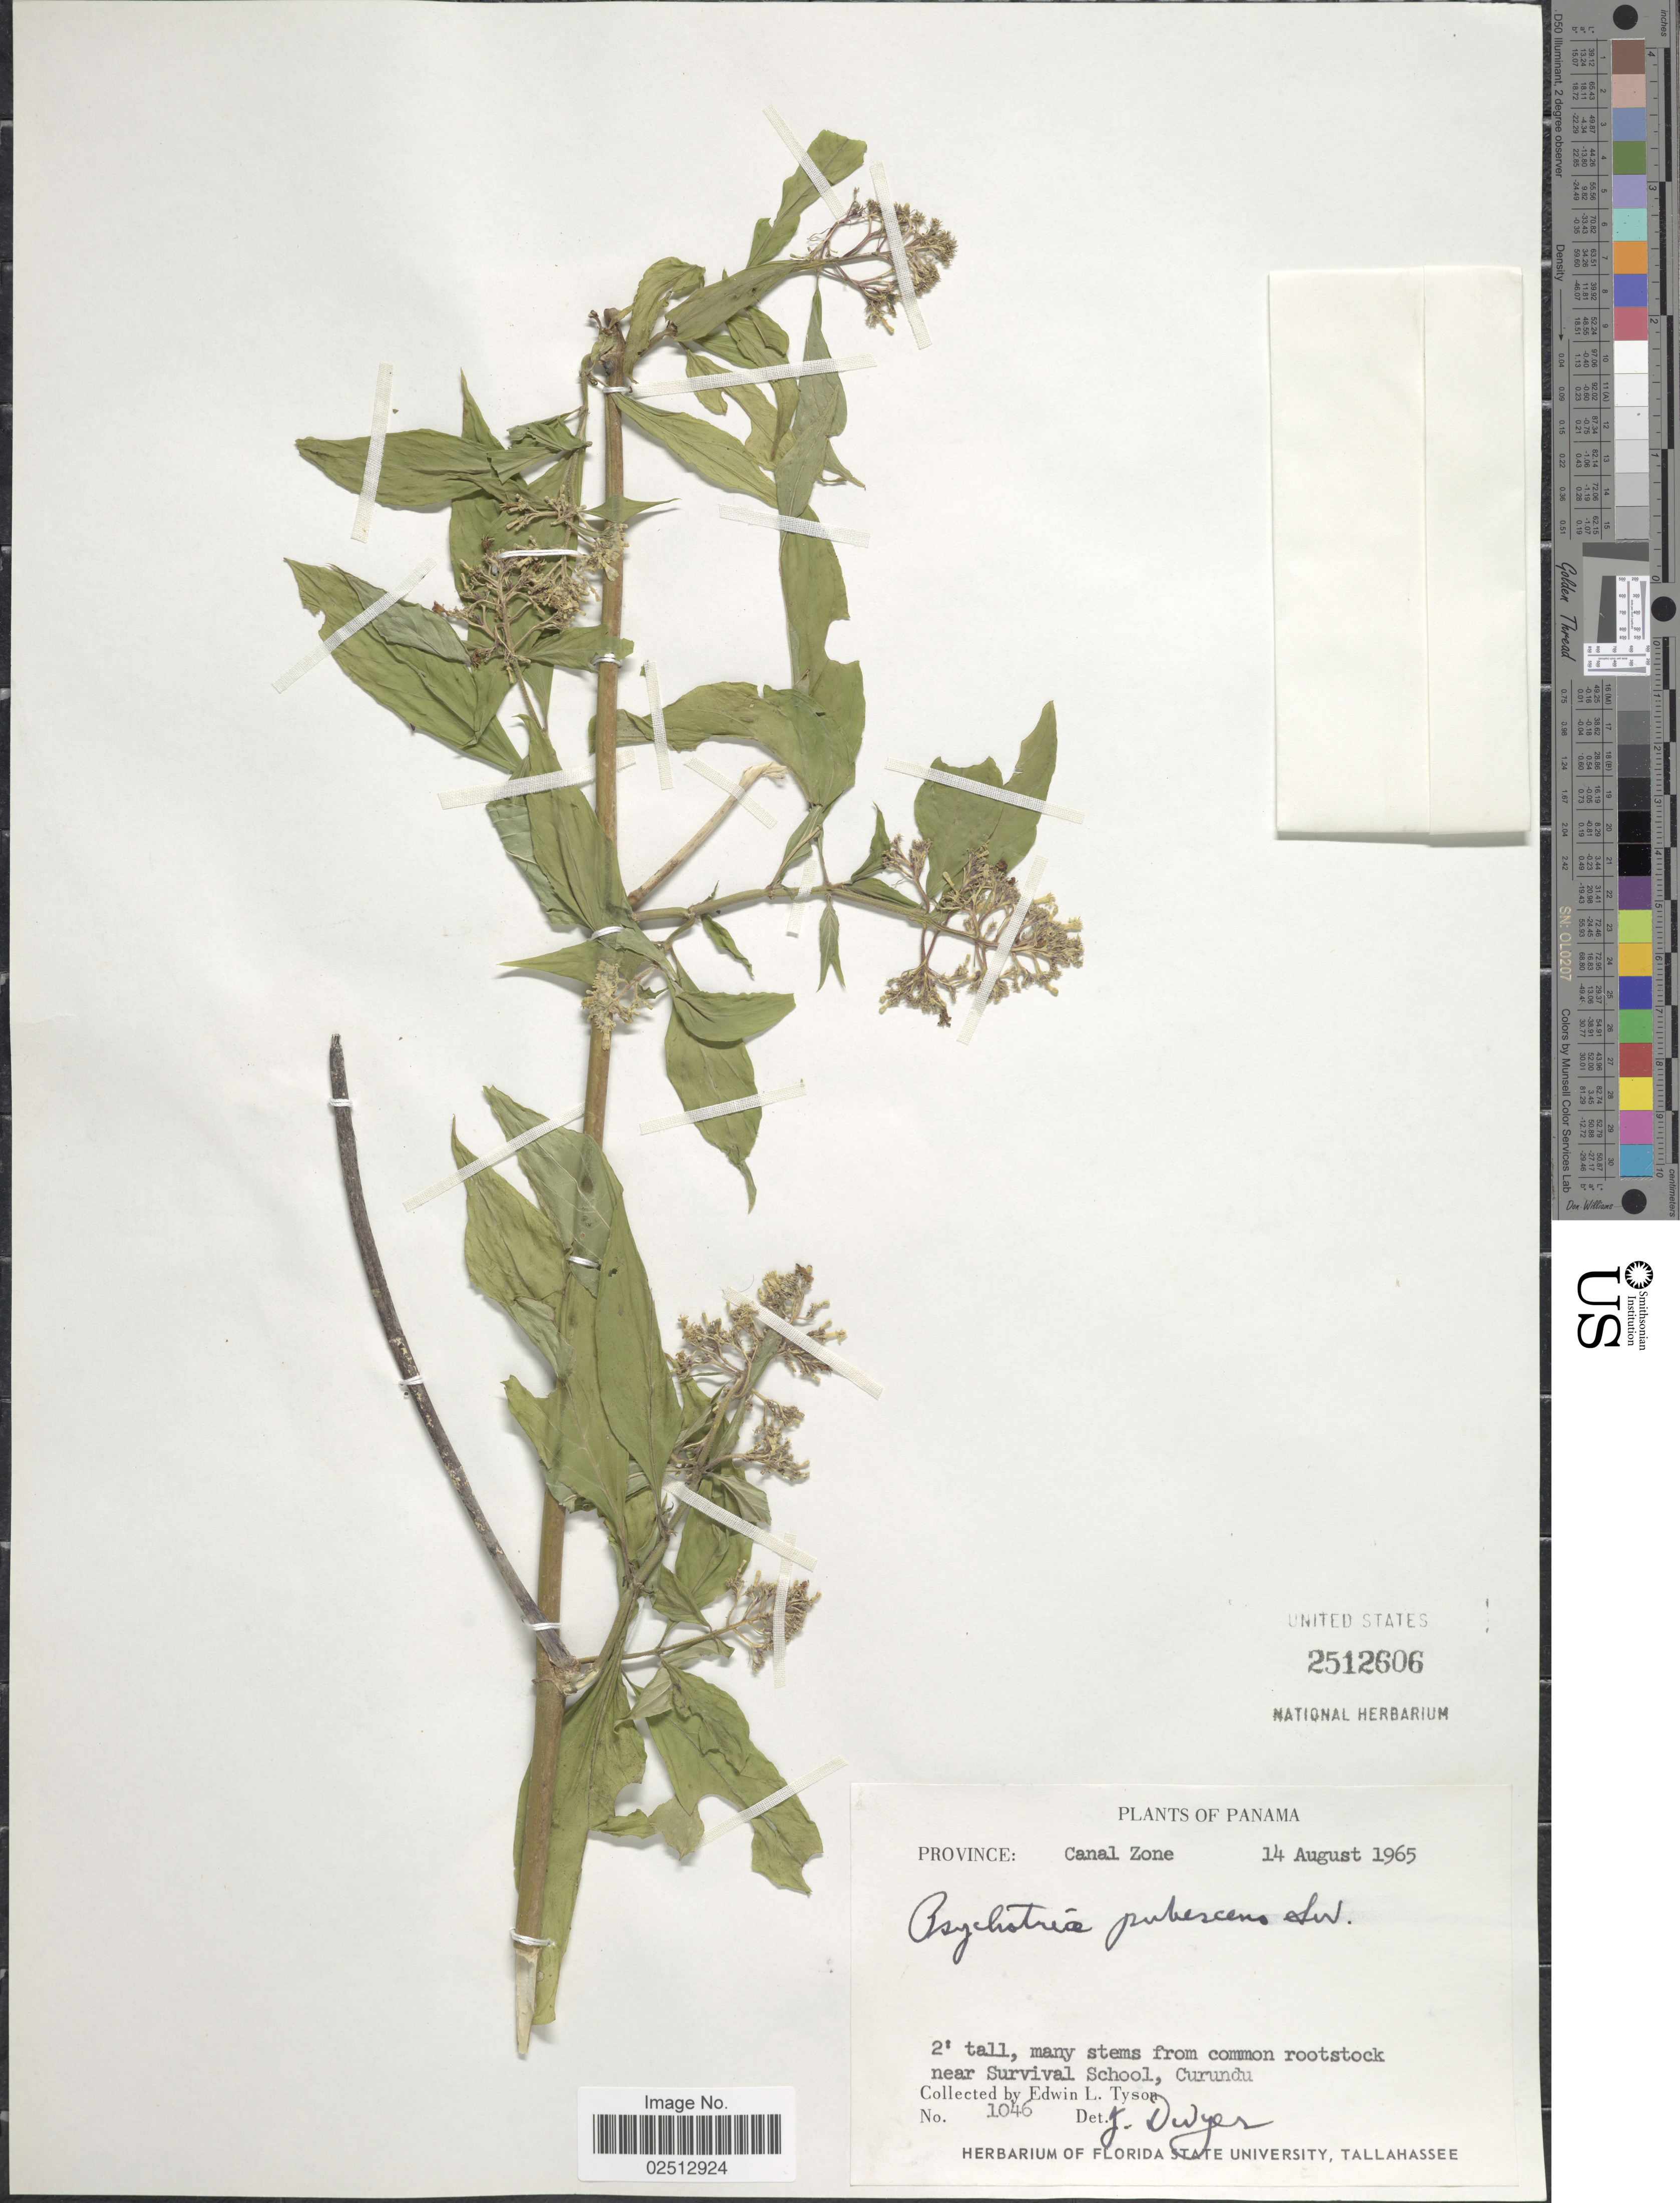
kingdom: Plantae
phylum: Tracheophyta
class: Magnoliopsida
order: Gentianales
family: Rubiaceae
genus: Psychotria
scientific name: Psychotria pubescens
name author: Sw.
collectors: E. L. Tyson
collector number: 1046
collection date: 1965-08-14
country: Panama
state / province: Colón / Panamá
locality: Province: Canal Zone, near Survival School, Curundu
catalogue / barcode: US 2512606